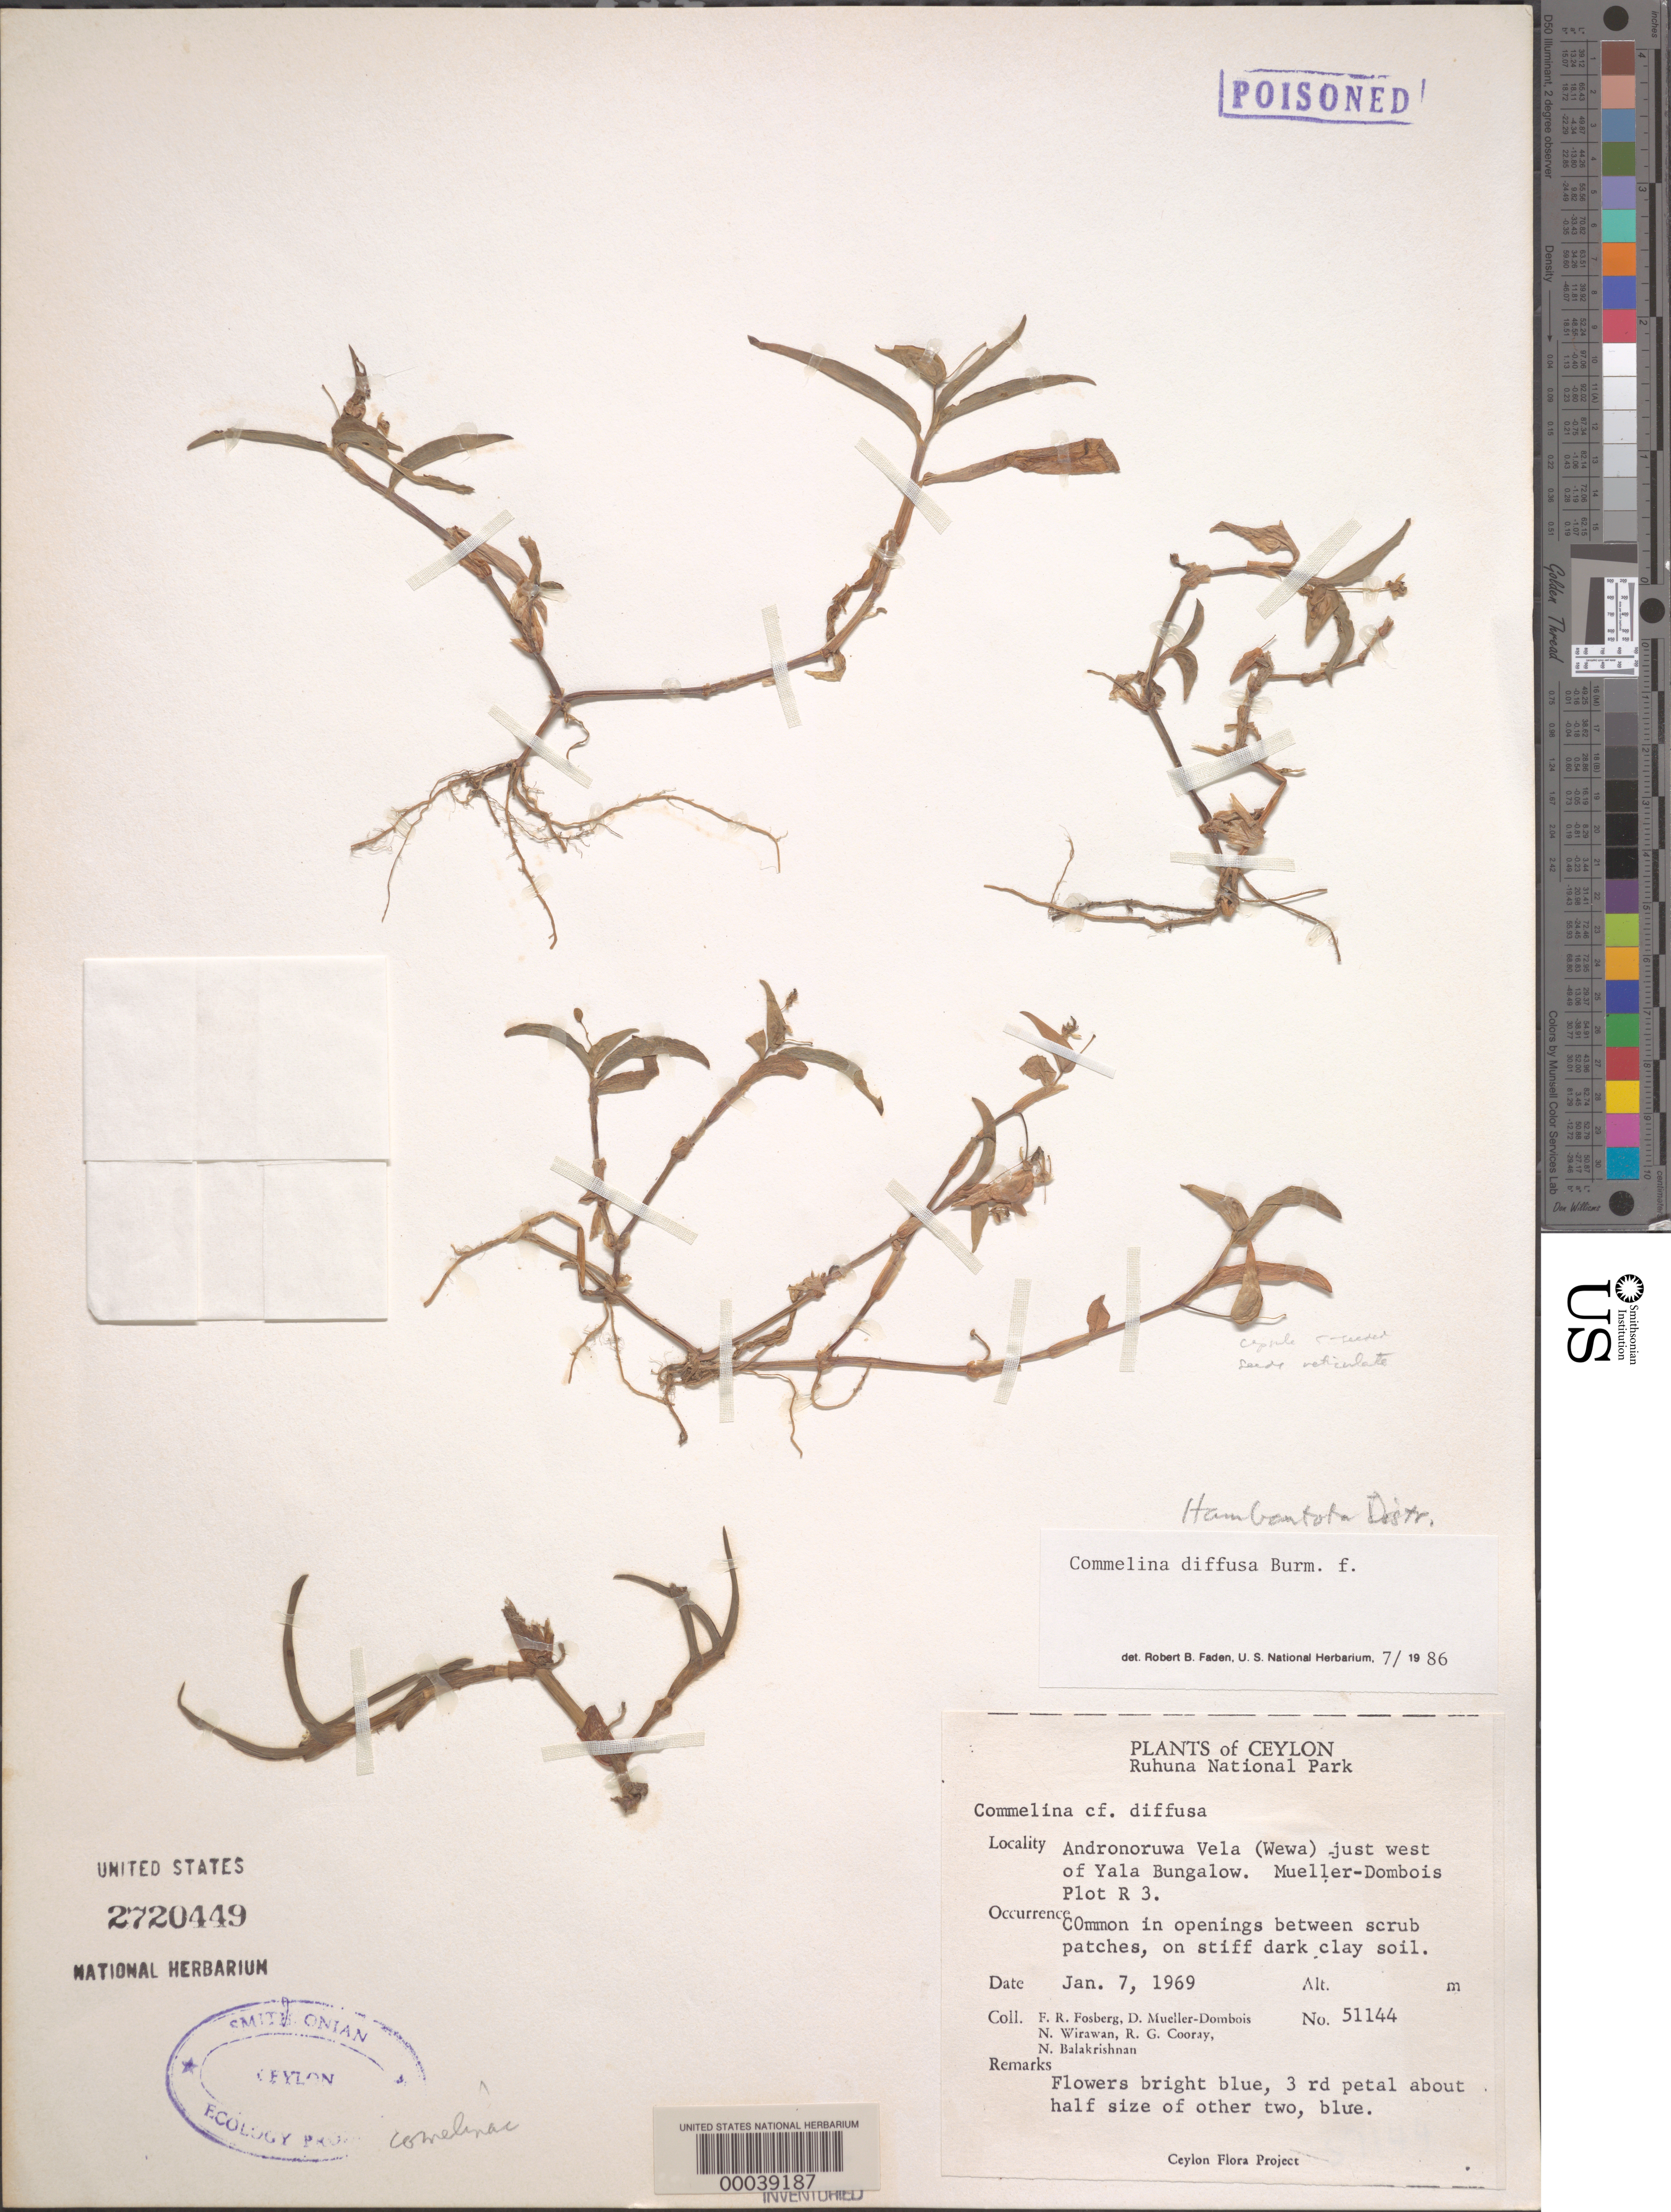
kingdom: Plantae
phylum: Tracheophyta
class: Liliopsida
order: Commelinales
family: Commelinaceae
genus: Commelina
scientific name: Commelina diffusa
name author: Burm. f.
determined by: Faden, Robert B., (US), Smithsonian Institution - National Museum of Natural History (UNITED STATES)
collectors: F. R. Fosberg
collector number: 51144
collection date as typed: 07 Jan 1969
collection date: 1969-01-07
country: Sri Lanka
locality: Andronoruwa vela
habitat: Stiff, dark clay soil, scrub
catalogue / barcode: US 2720449